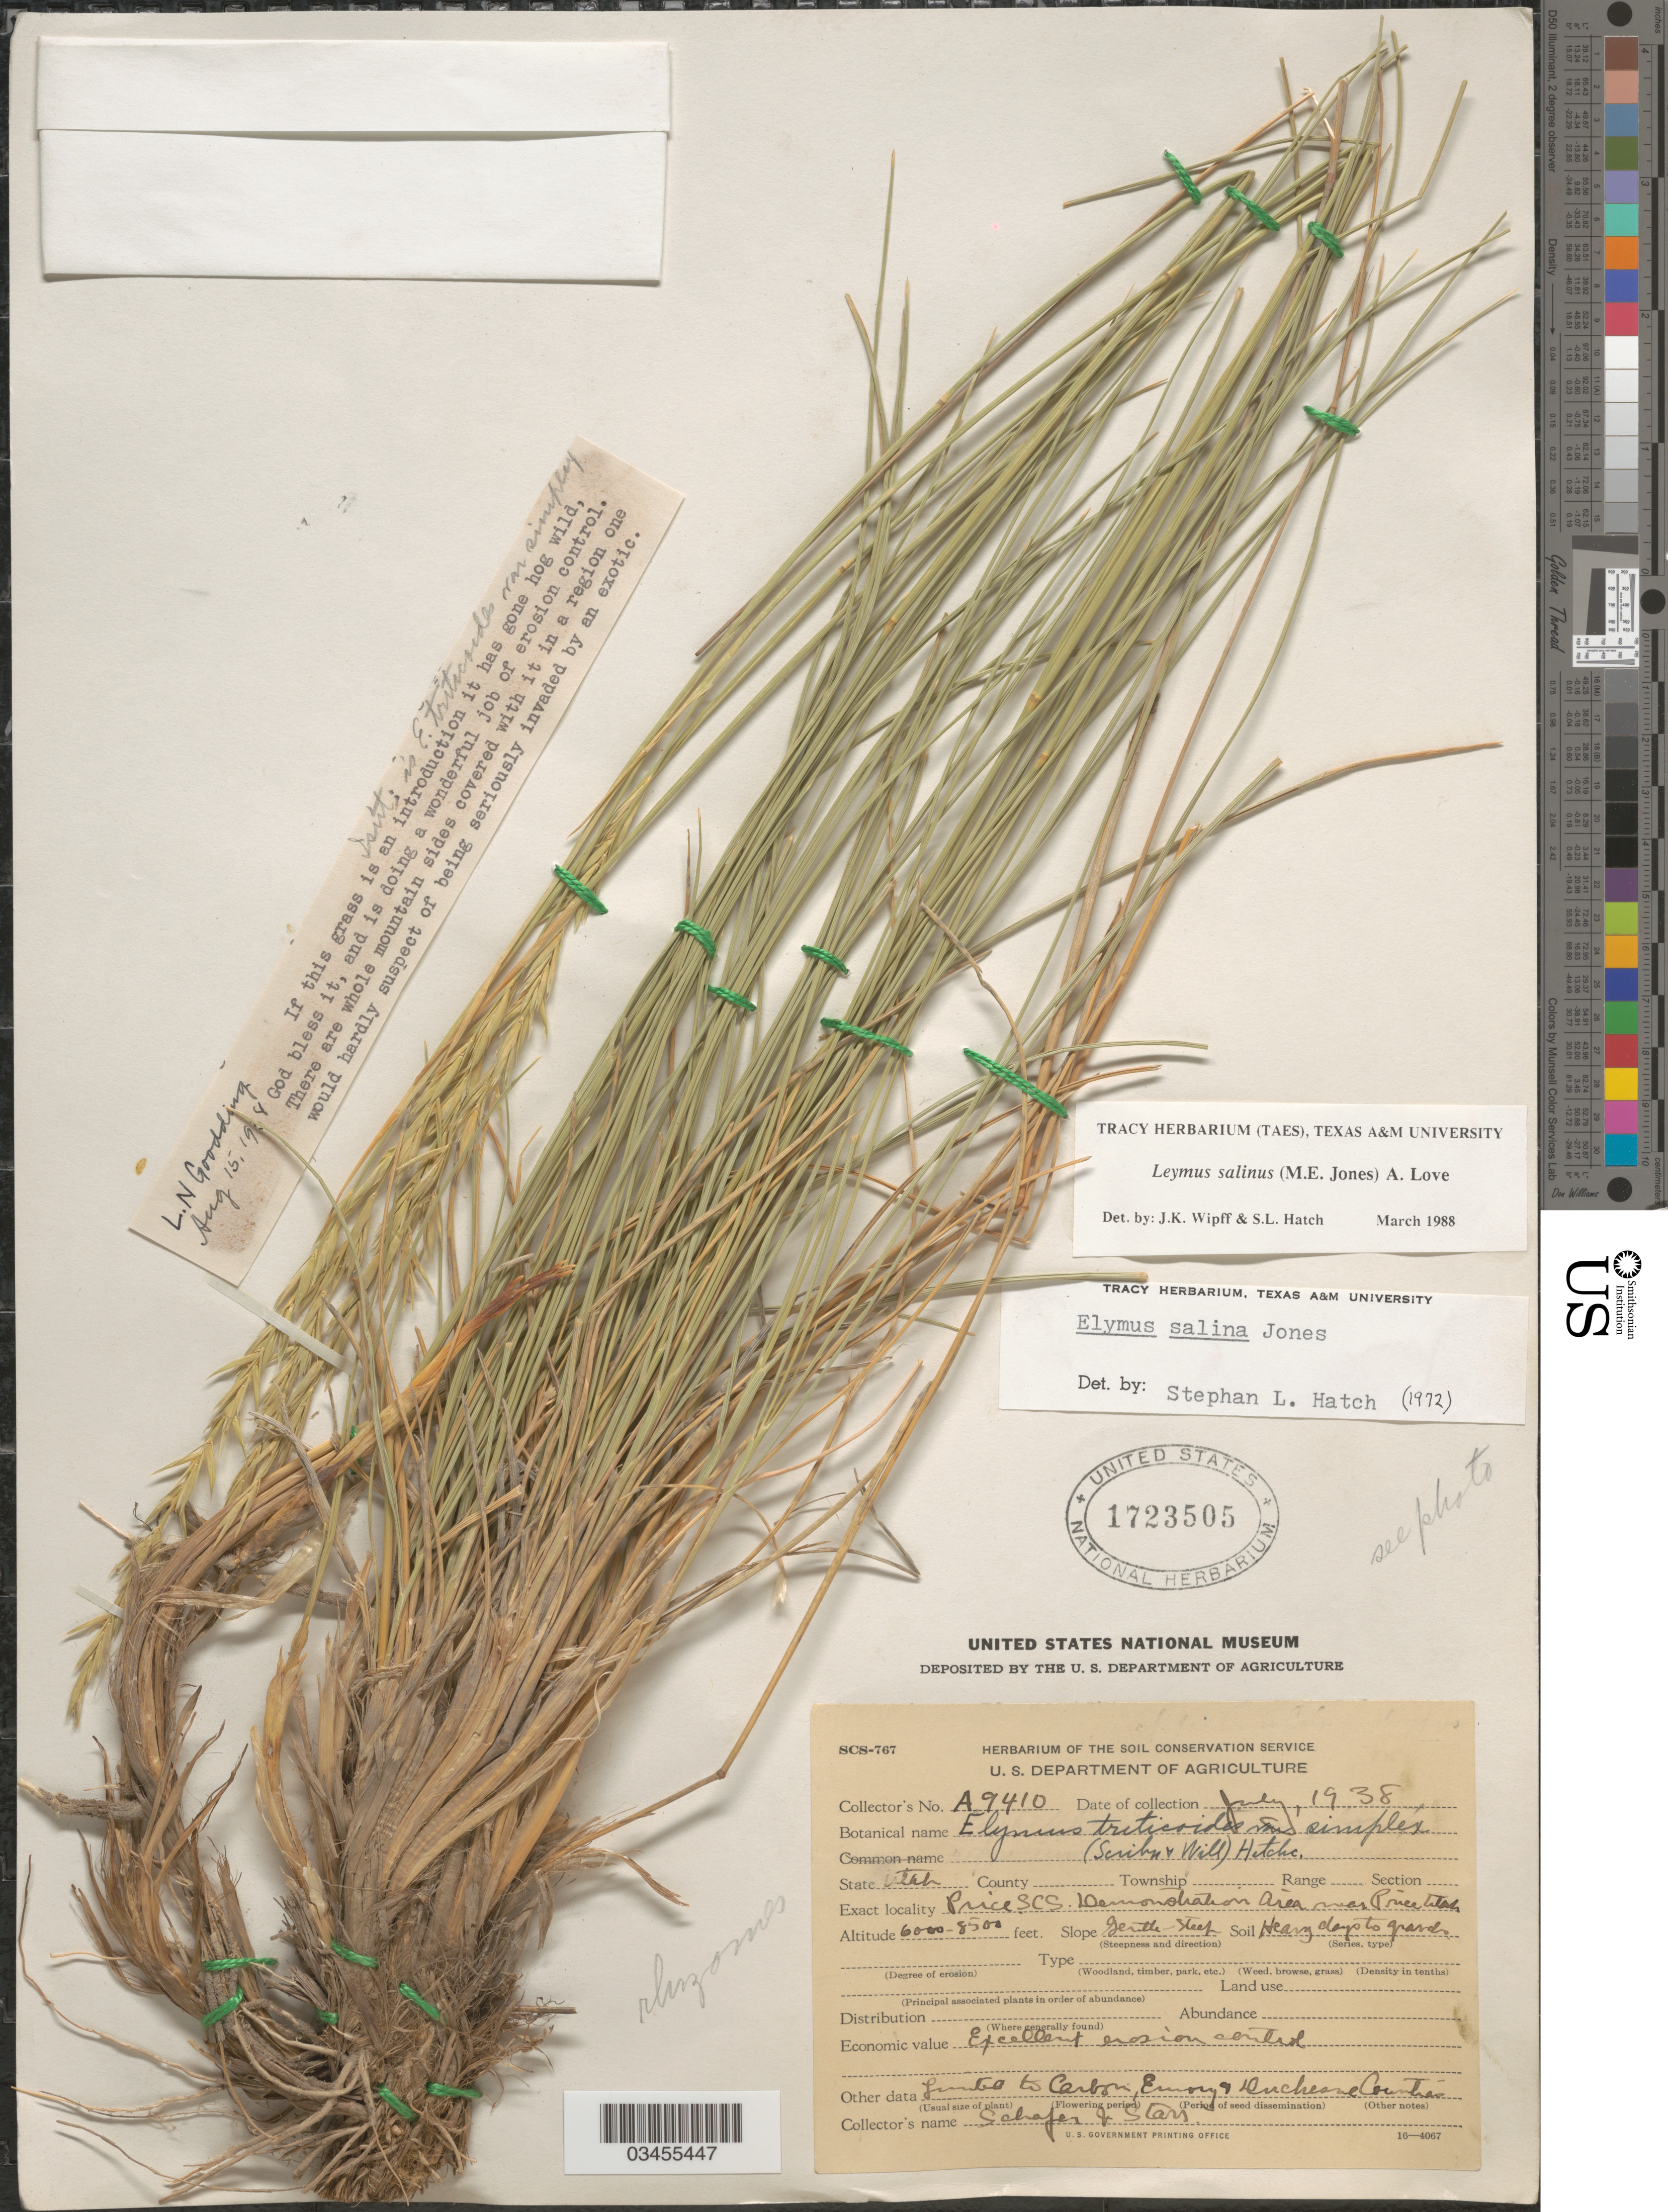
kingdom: Plantae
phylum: Tracheophyta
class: Liliopsida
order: Poales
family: Poaceae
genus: Leymus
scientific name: Leymus salina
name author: (M.E. Jones) Á. Löve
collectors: -. Schafer & Starr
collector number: A9410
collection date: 1938-07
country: United States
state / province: Utah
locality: Price SCS. Demonstration Area near Price Utah.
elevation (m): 1829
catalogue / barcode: US 1723505